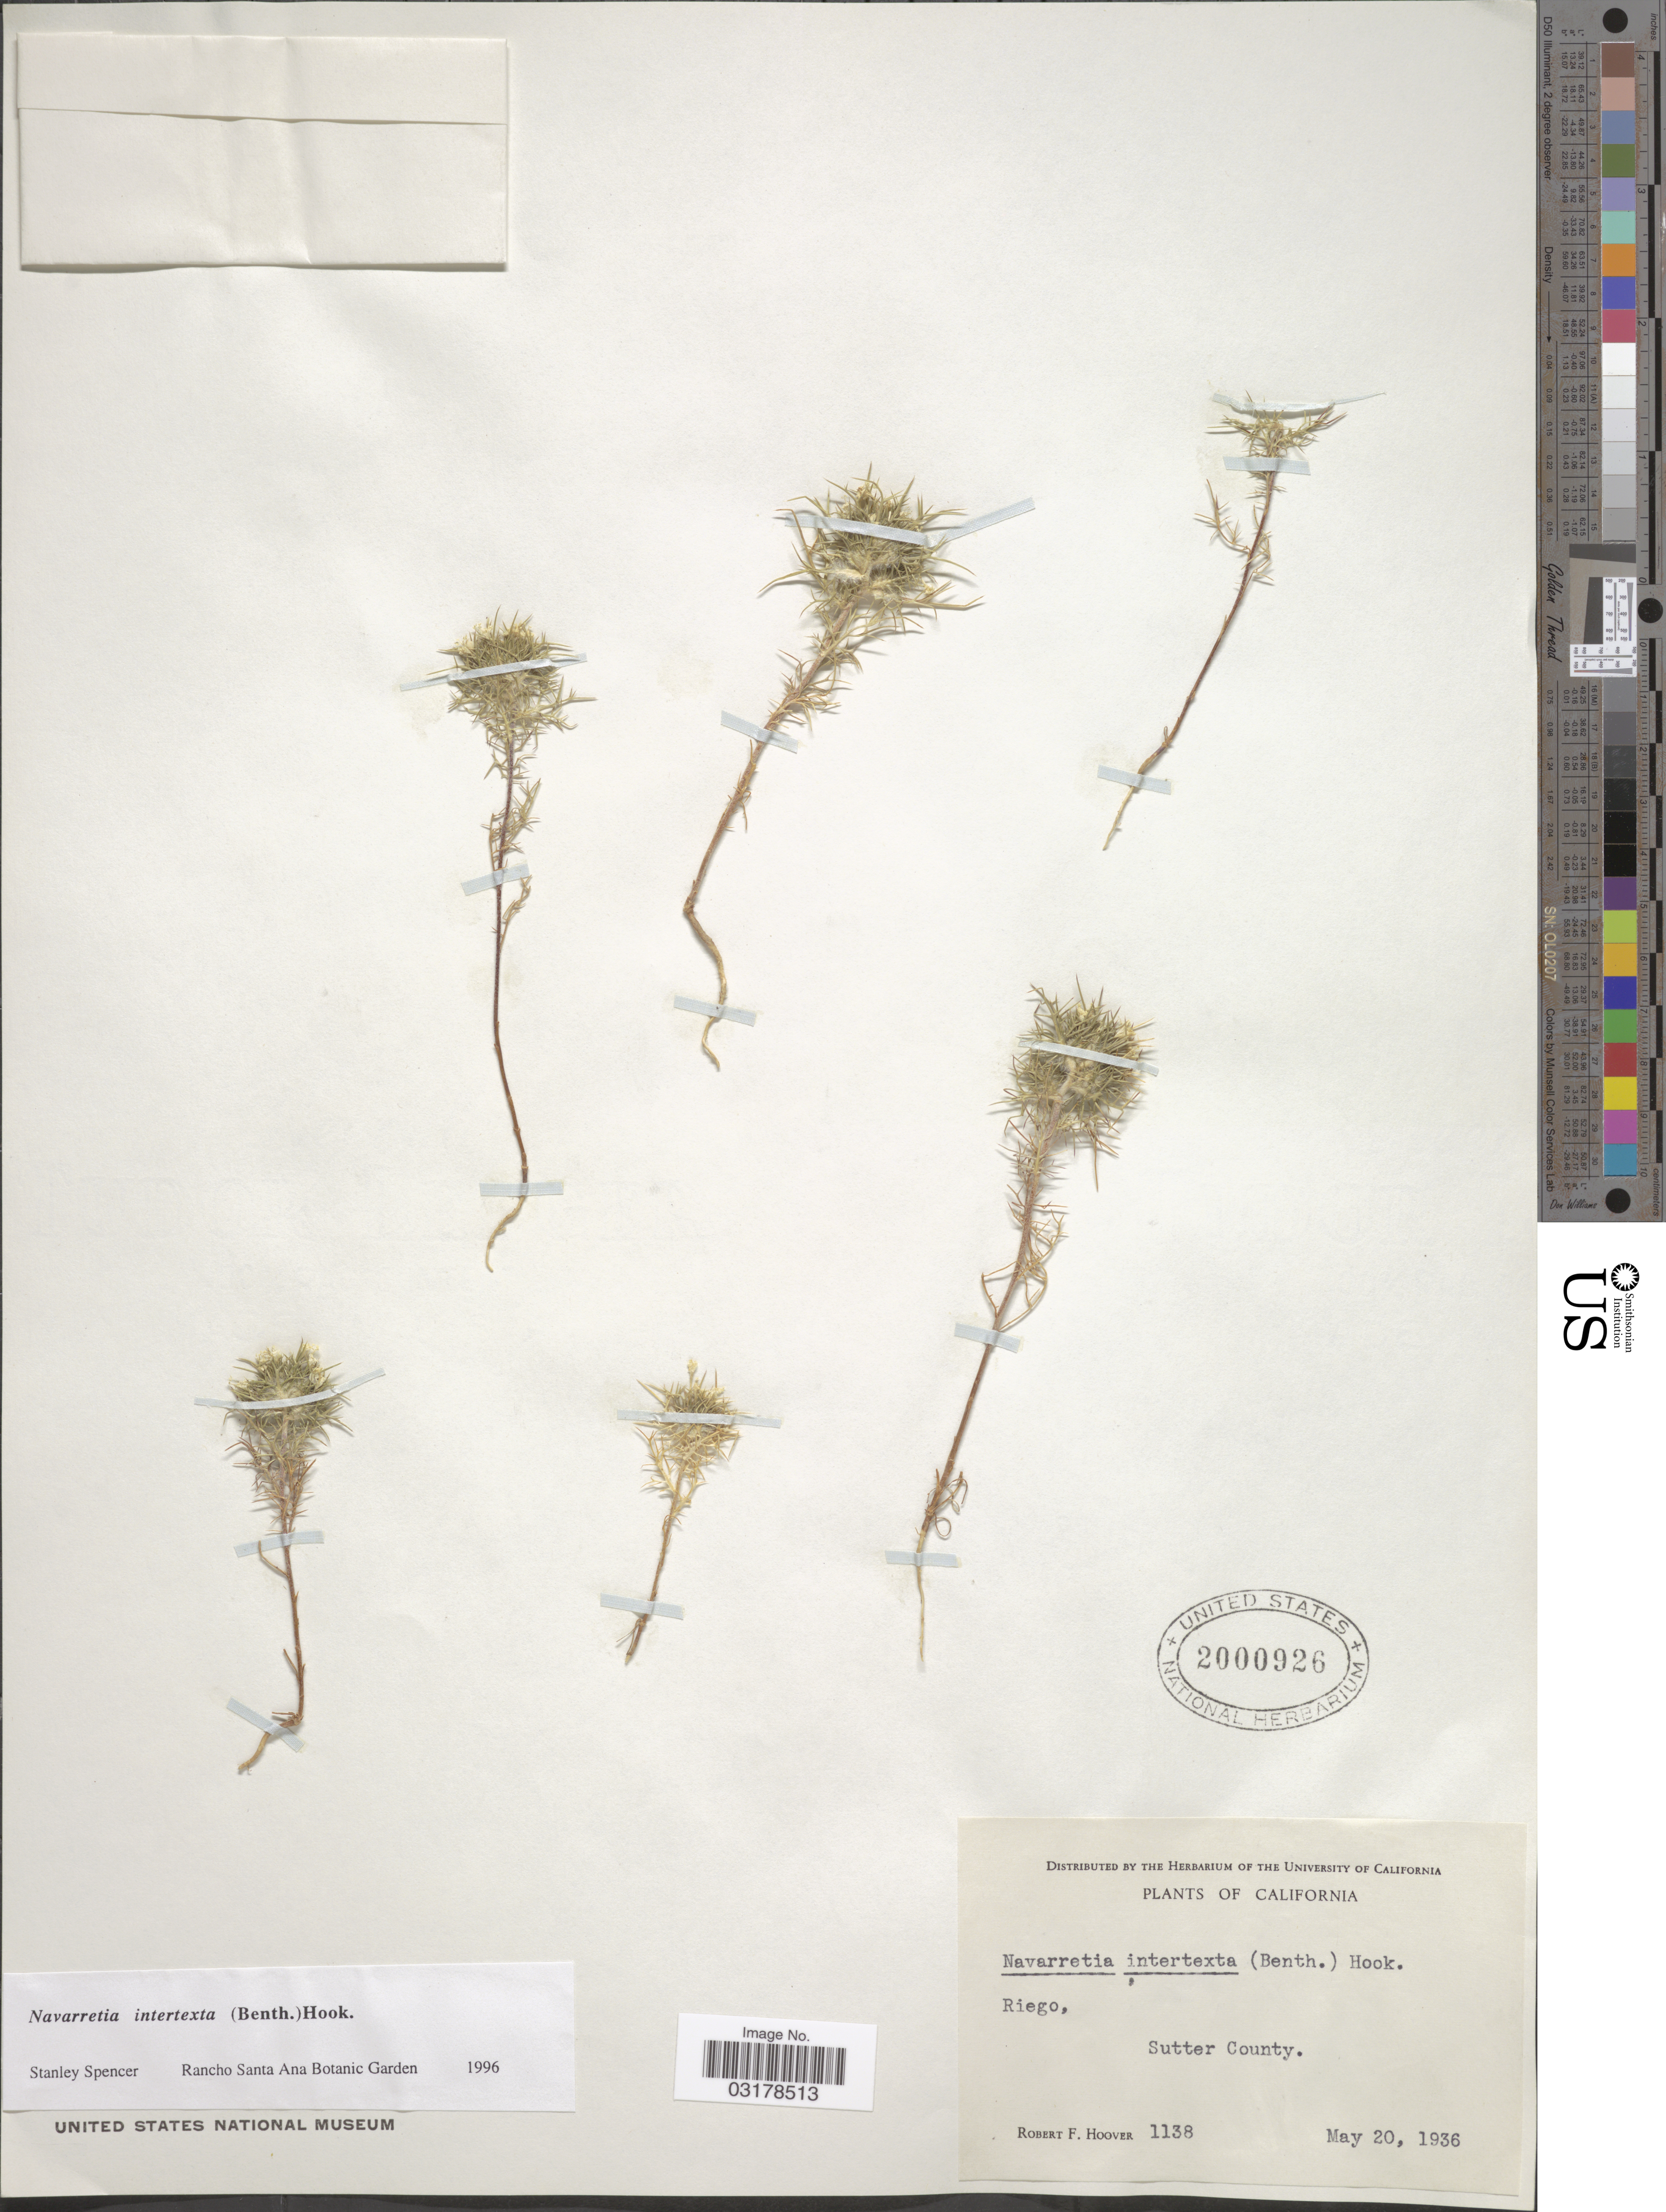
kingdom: Plantae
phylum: Tracheophyta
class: Magnoliopsida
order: Ericales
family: Polemoniaceae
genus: Navarretia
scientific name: Navarretia intertexta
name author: (Benth.) Hook.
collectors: R. F. Hoover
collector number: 1138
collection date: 1936-05-20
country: United States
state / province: California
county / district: Sutter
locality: Riego, Sutter County.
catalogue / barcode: US 2000926